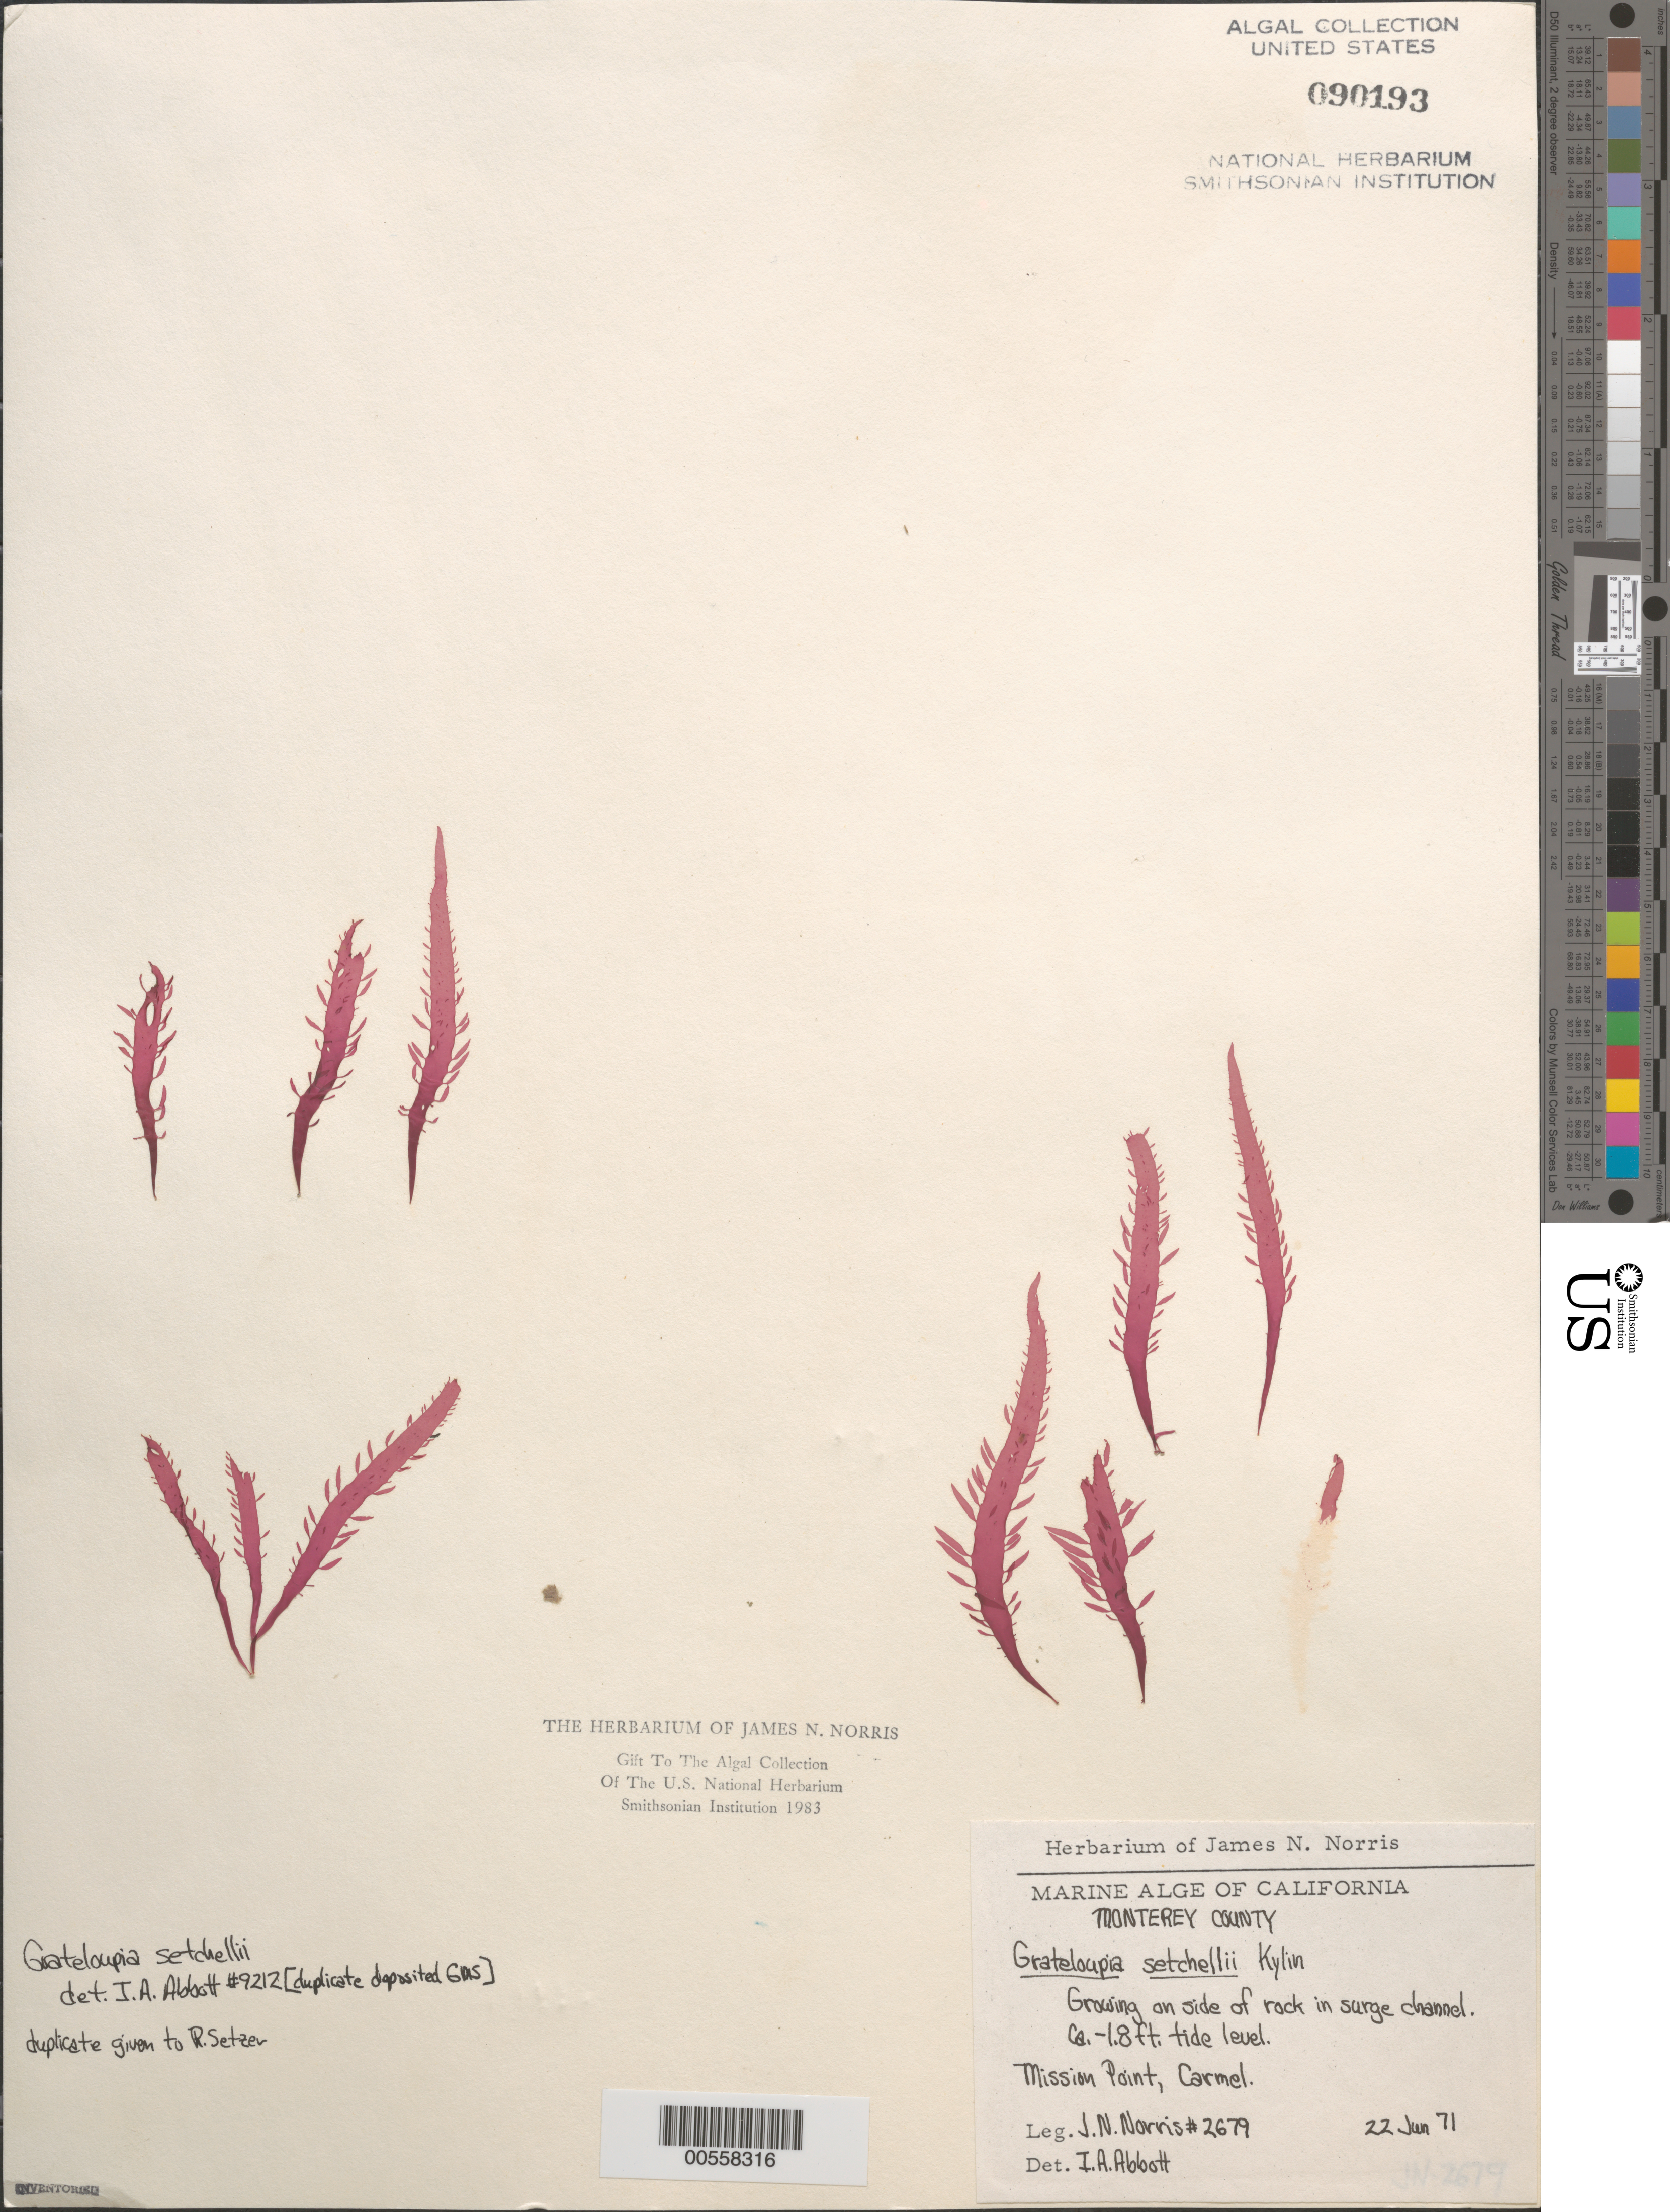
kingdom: Plantae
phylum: Rhodophyta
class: Florideophyceae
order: Halymeniales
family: Halymeniaceae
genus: Norrissia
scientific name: Norrissia setchellii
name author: (Kylin) M.S. Balakrishnan in Desikachary & Raja Rao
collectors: J. N. Norris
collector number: JN-2679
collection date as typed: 22 Jun 1971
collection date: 1971-06-22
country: United States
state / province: California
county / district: Monterey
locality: Mission Point, Carmel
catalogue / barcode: US 90193